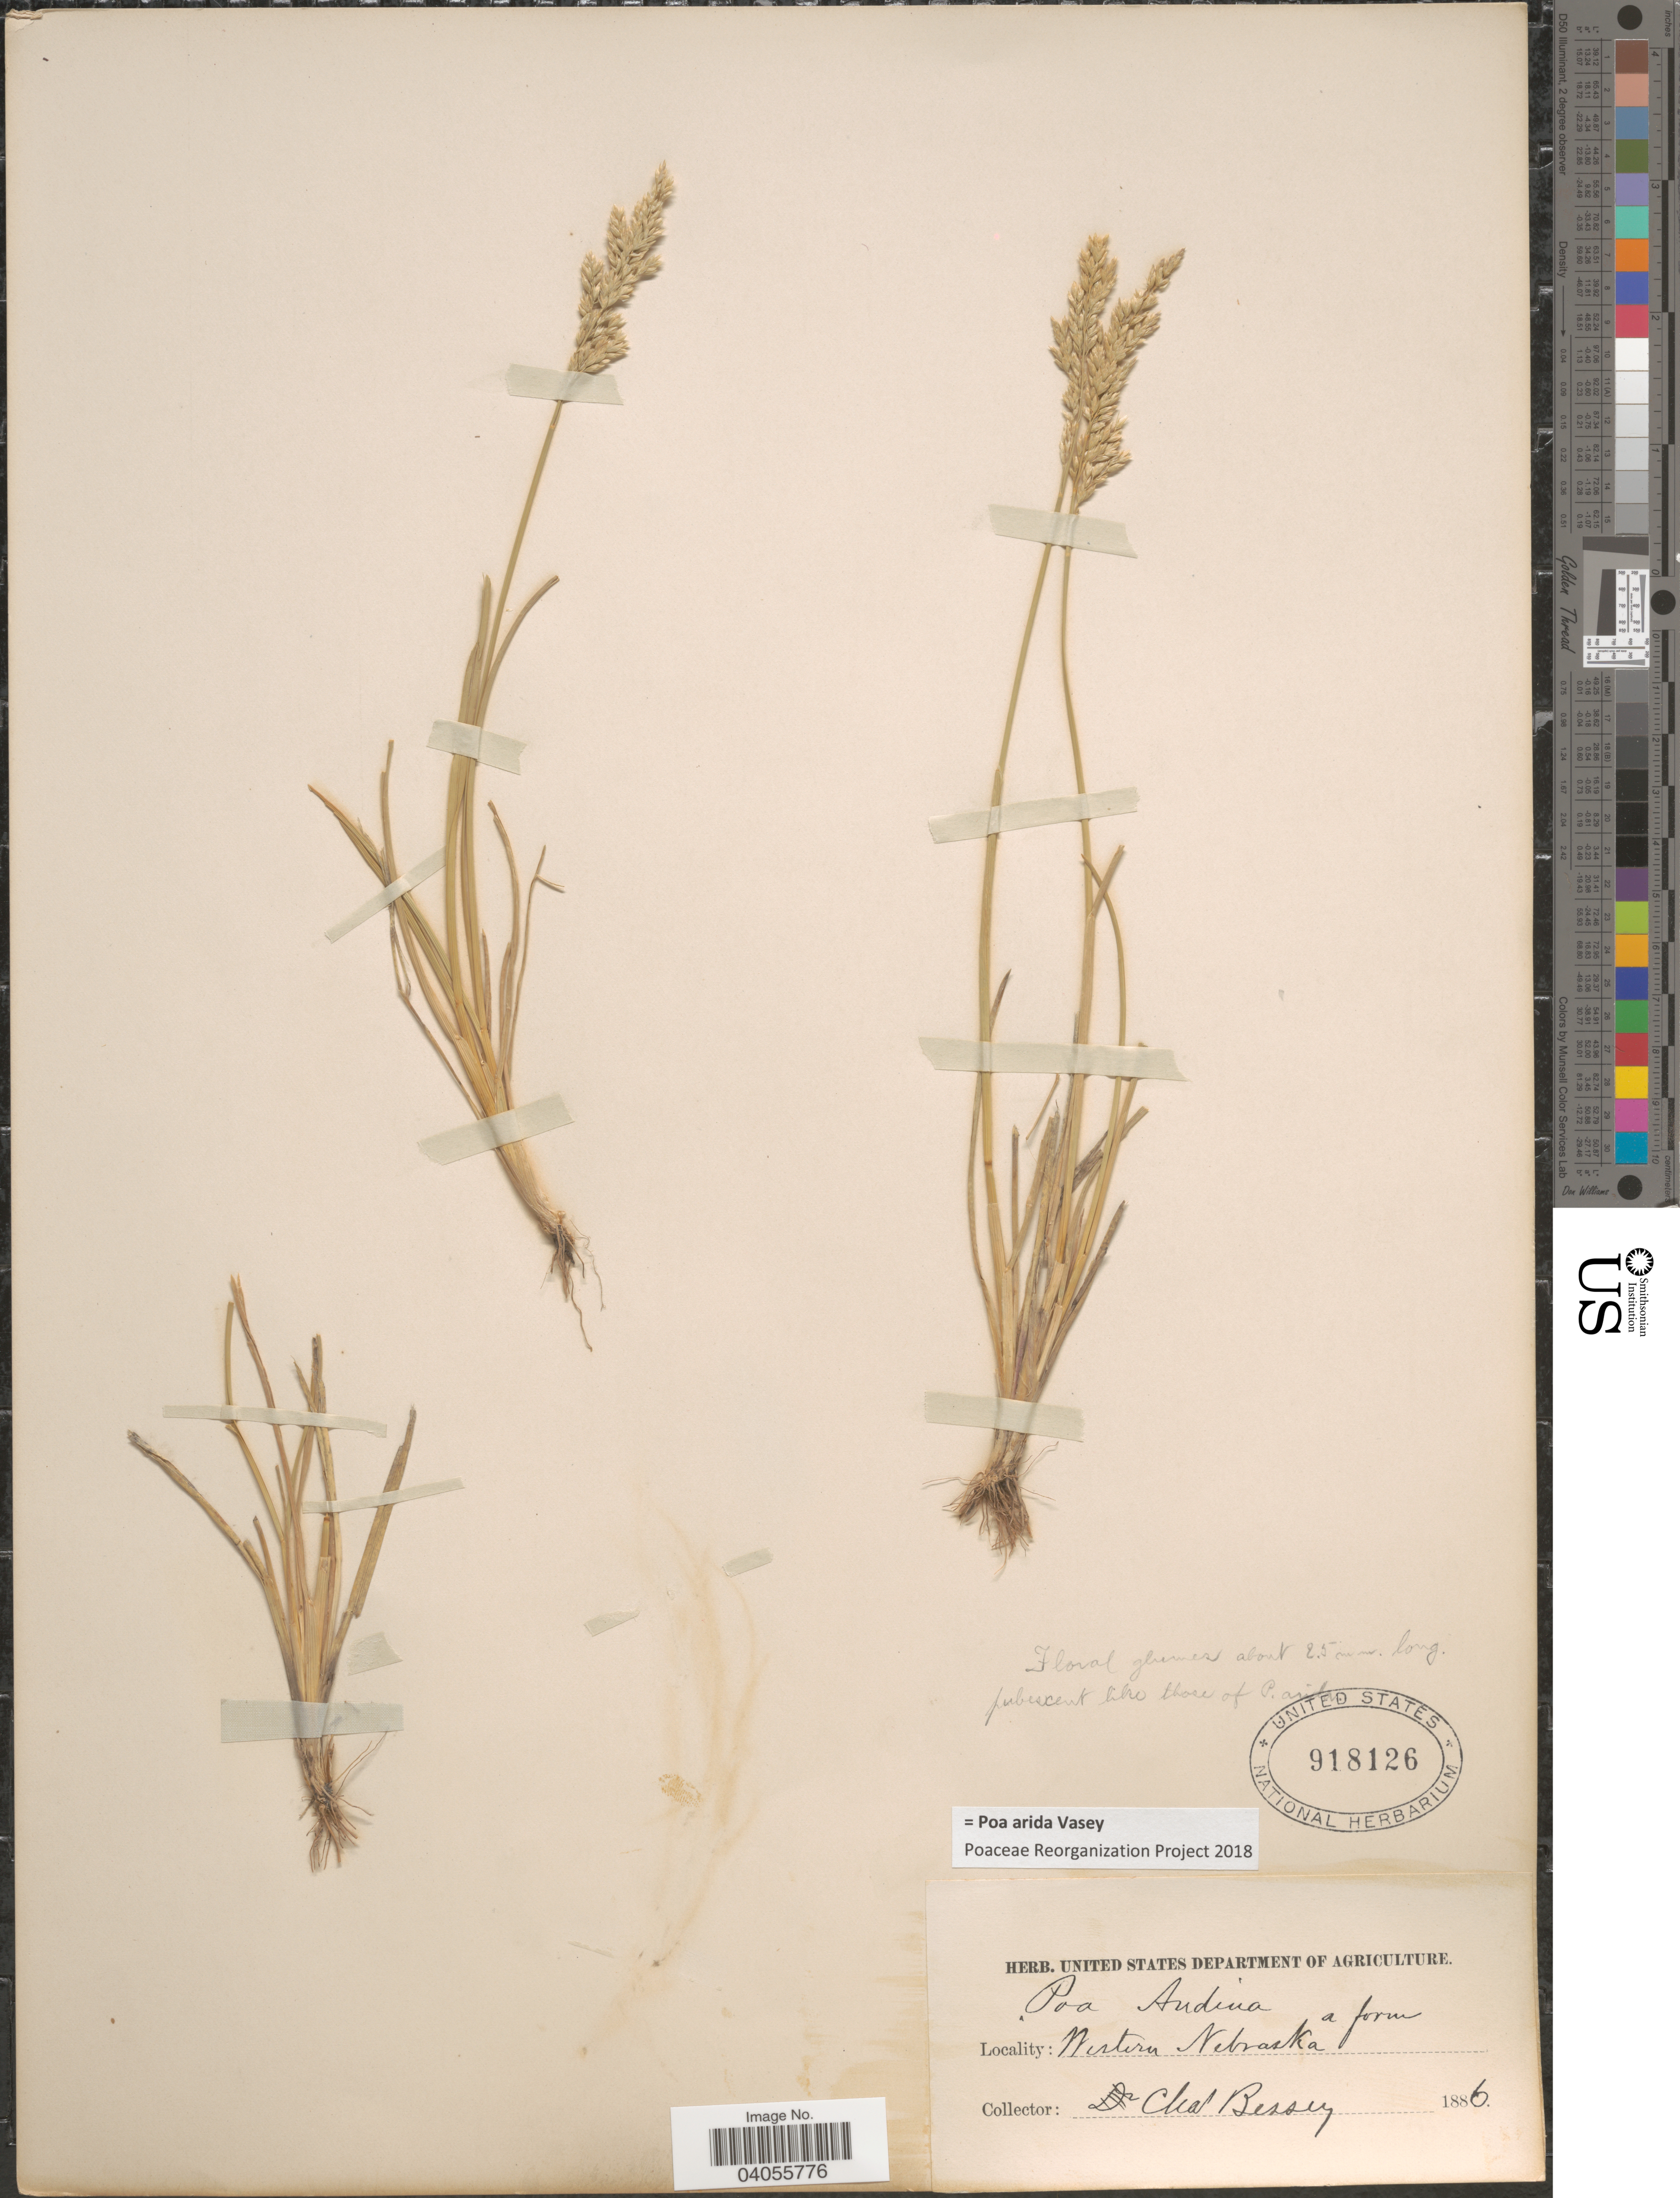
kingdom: Plantae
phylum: Tracheophyta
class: Liliopsida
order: Poales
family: Poaceae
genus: Poa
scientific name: Poa arida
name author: Vasey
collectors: C. E. Bessey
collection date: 1886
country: United States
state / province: Nebraska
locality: Western Nebraska.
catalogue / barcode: US 918126